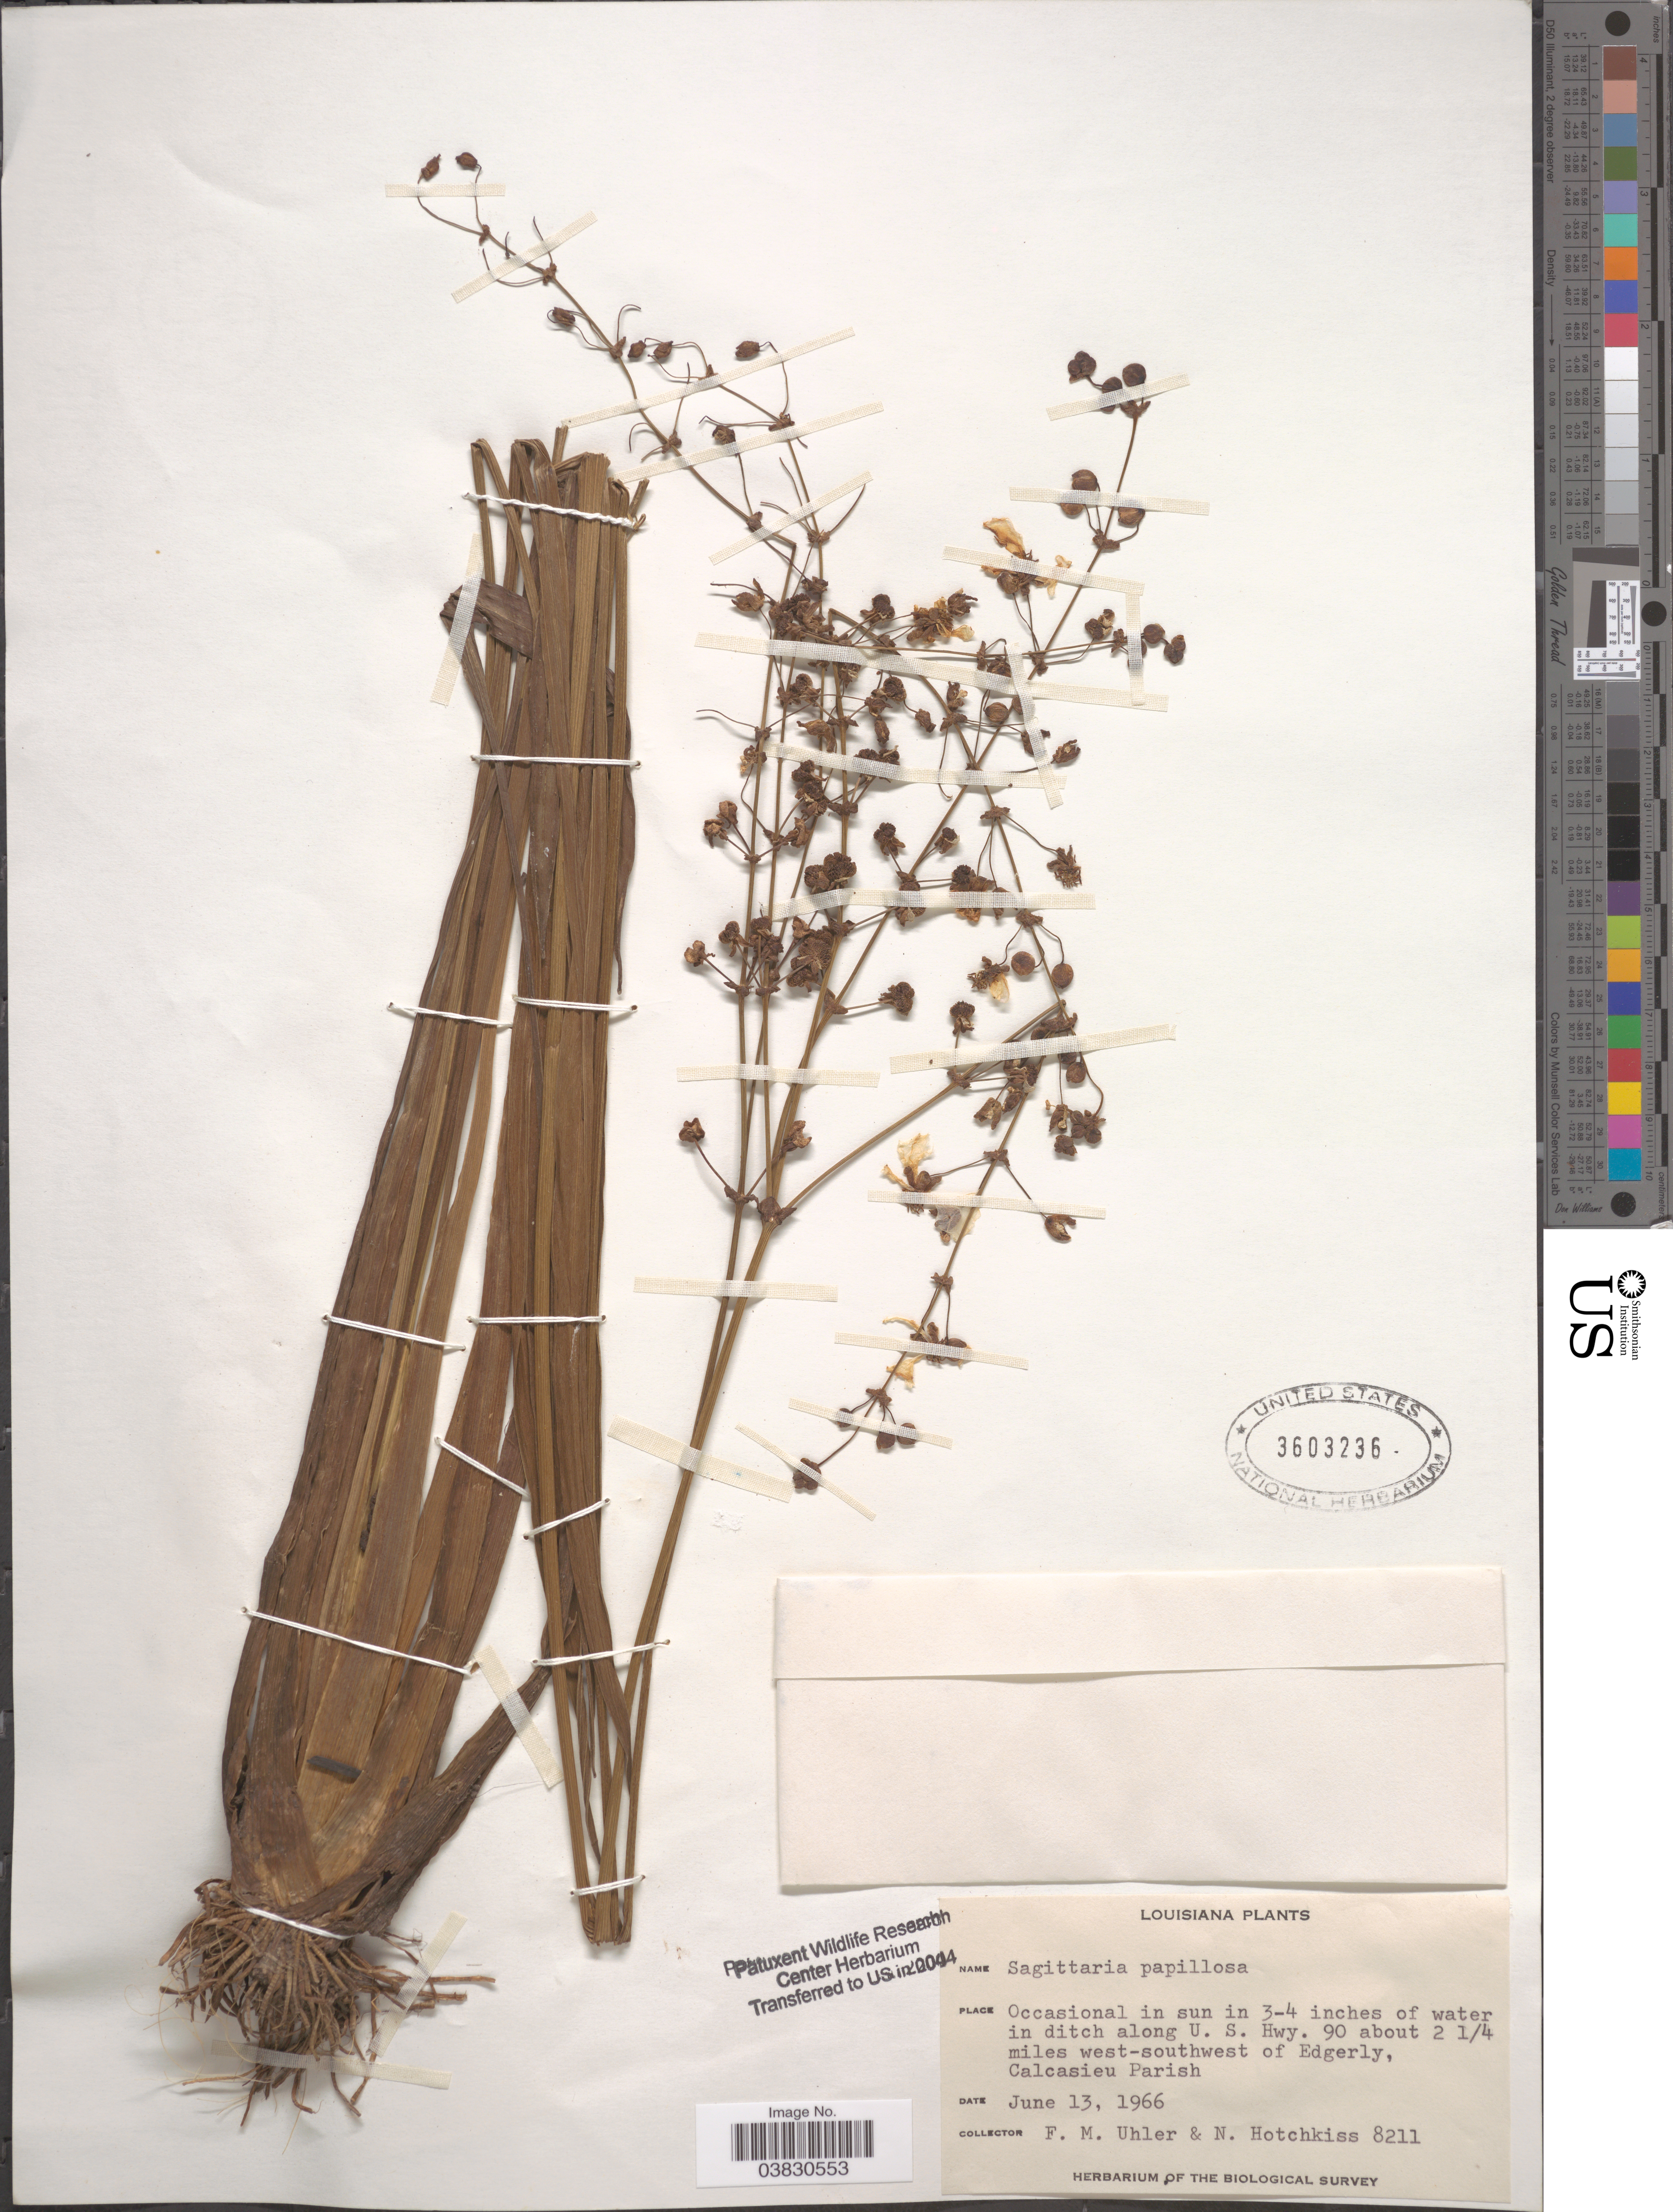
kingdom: Plantae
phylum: Tracheophyta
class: Liliopsida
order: Alismatales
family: Alismataceae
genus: Sagittaria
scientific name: Sagittaria papillosa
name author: Buchenau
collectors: F. M. Uhler & N. Hotchkiss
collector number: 8211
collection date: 1966-06-13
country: United States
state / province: Louisiana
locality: In sun in 3-4 inches of water in ditch along U. S. Hwy. 90 about 2 1/4 miles west-southwest of Edgerly, Calcasieu Parish.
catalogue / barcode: US 3603236